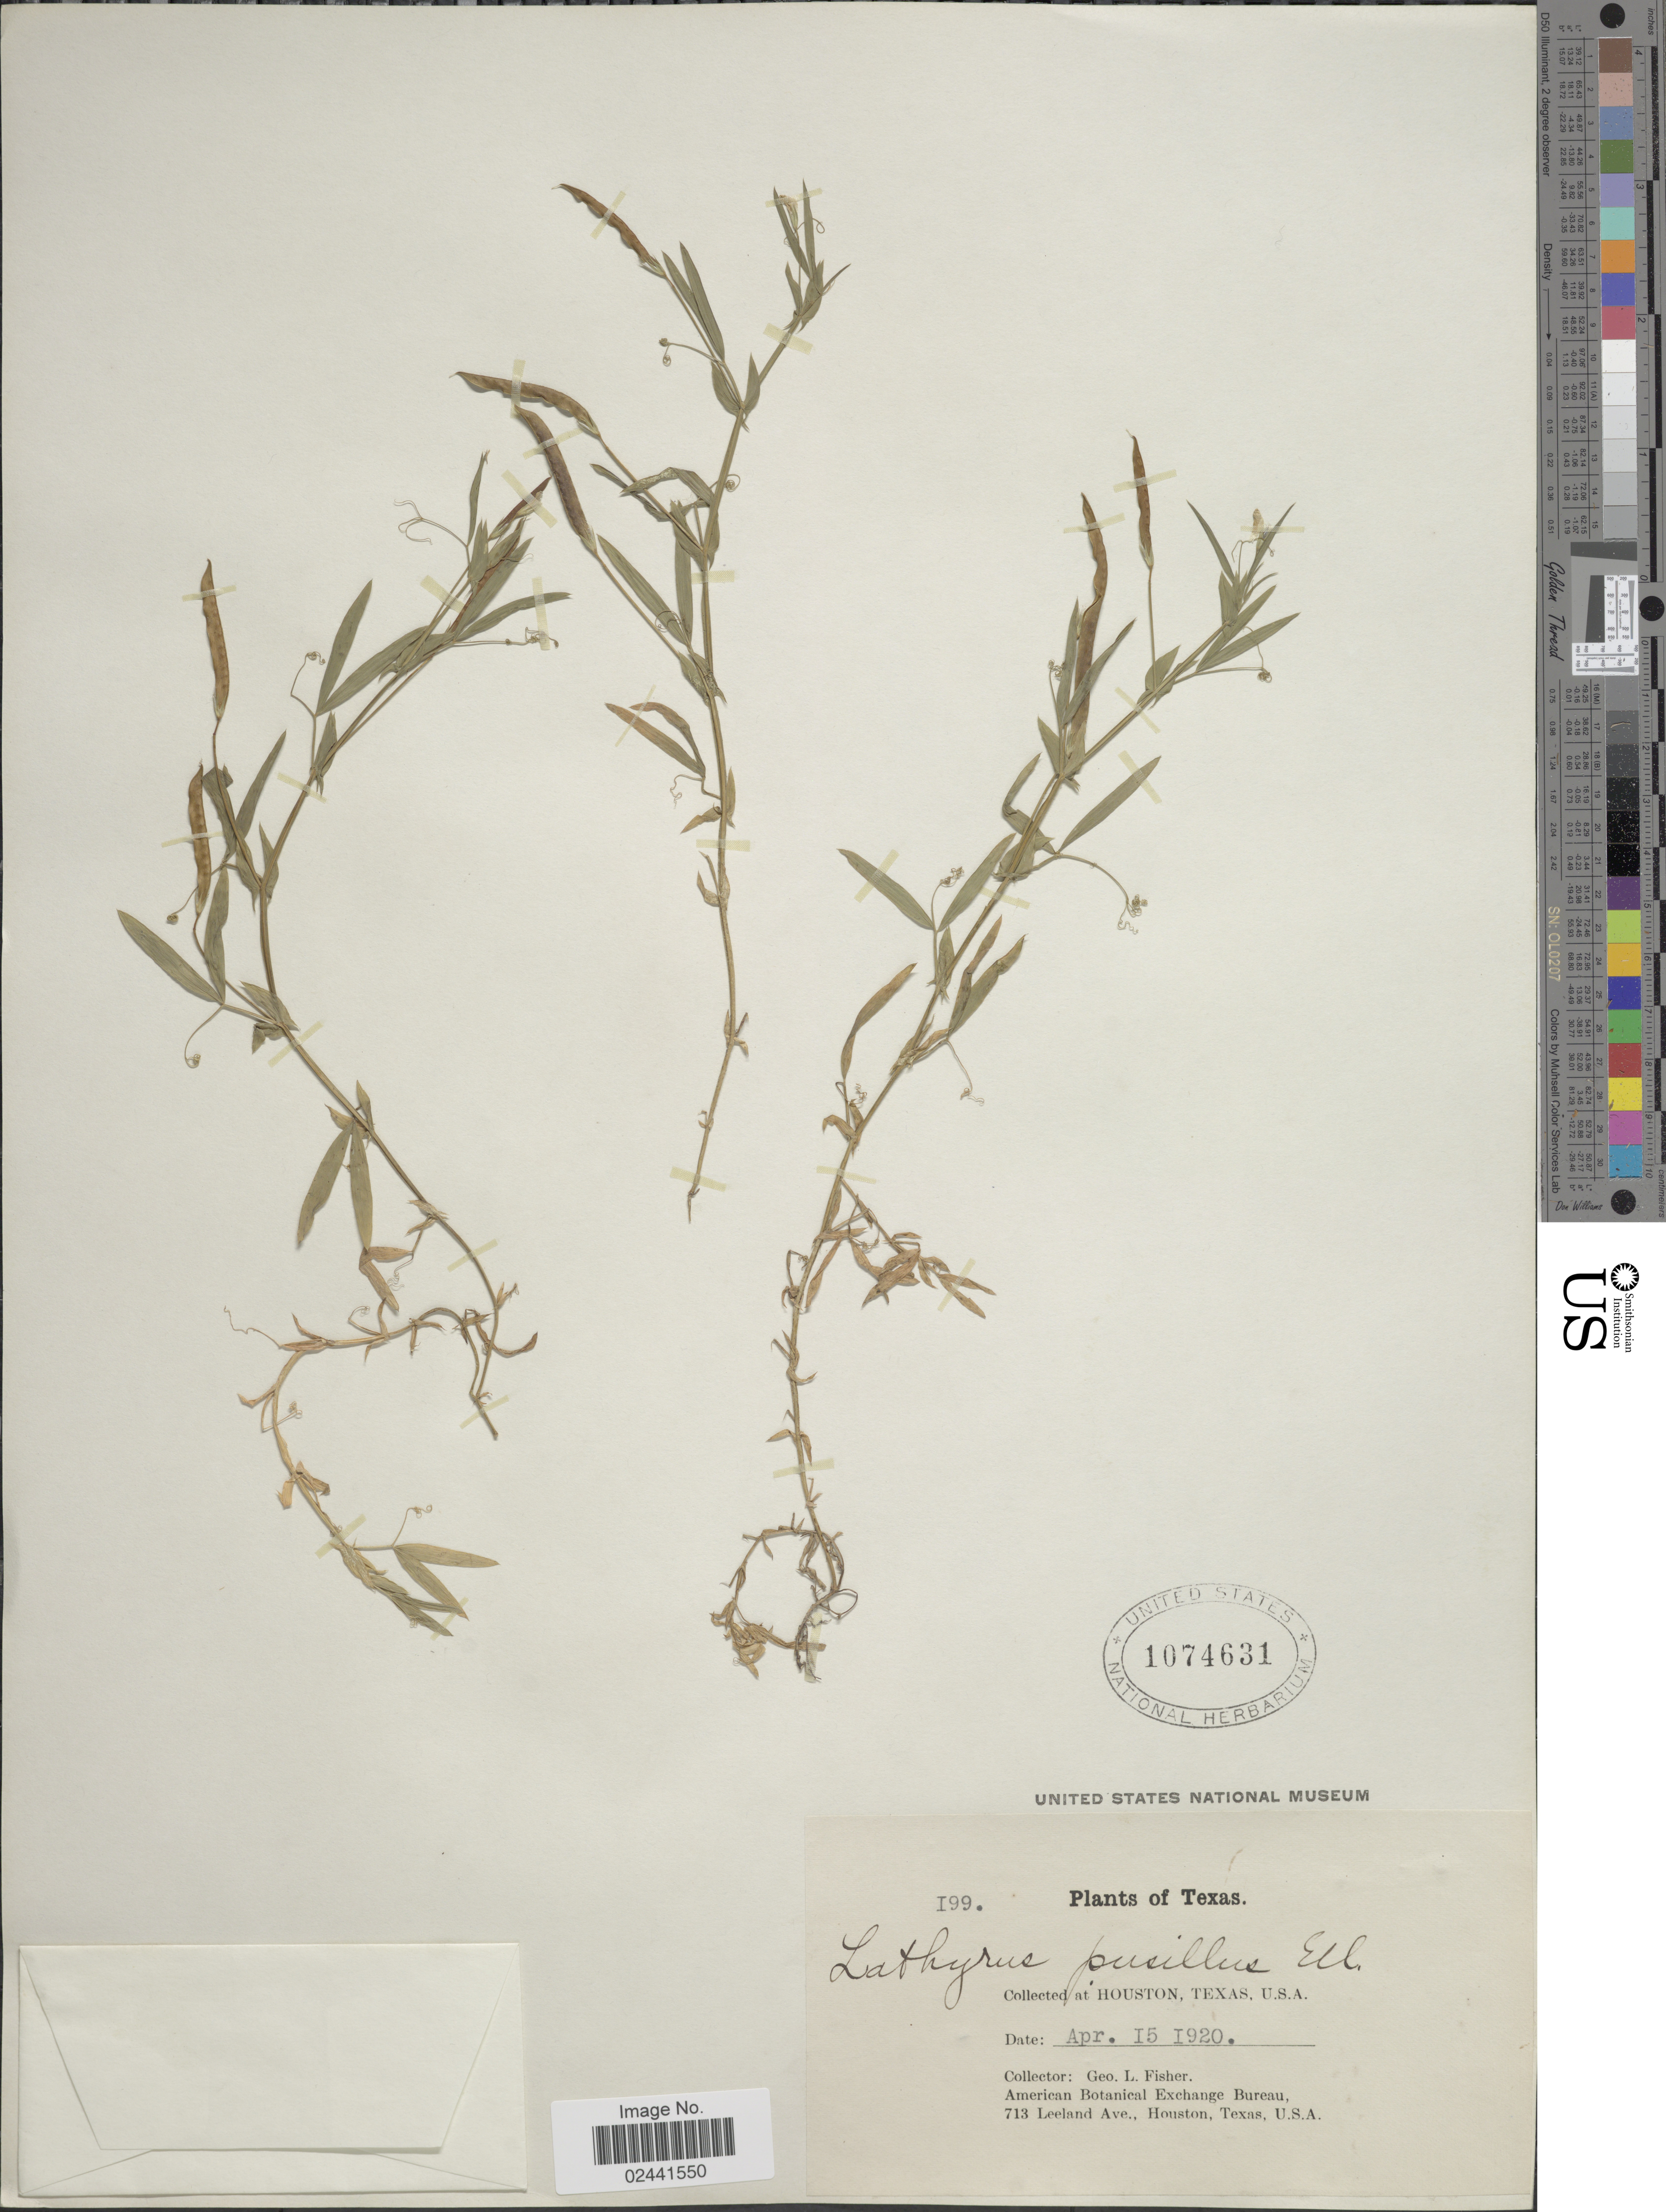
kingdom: Plantae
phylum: Tracheophyta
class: Magnoliopsida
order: Fabales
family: Fabaceae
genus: Lathyrus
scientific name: Lathyrus pusillus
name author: Elliott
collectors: G. L. Fisher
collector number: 199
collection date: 1920-04-15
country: United States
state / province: Texas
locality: Houston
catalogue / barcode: US 1074631